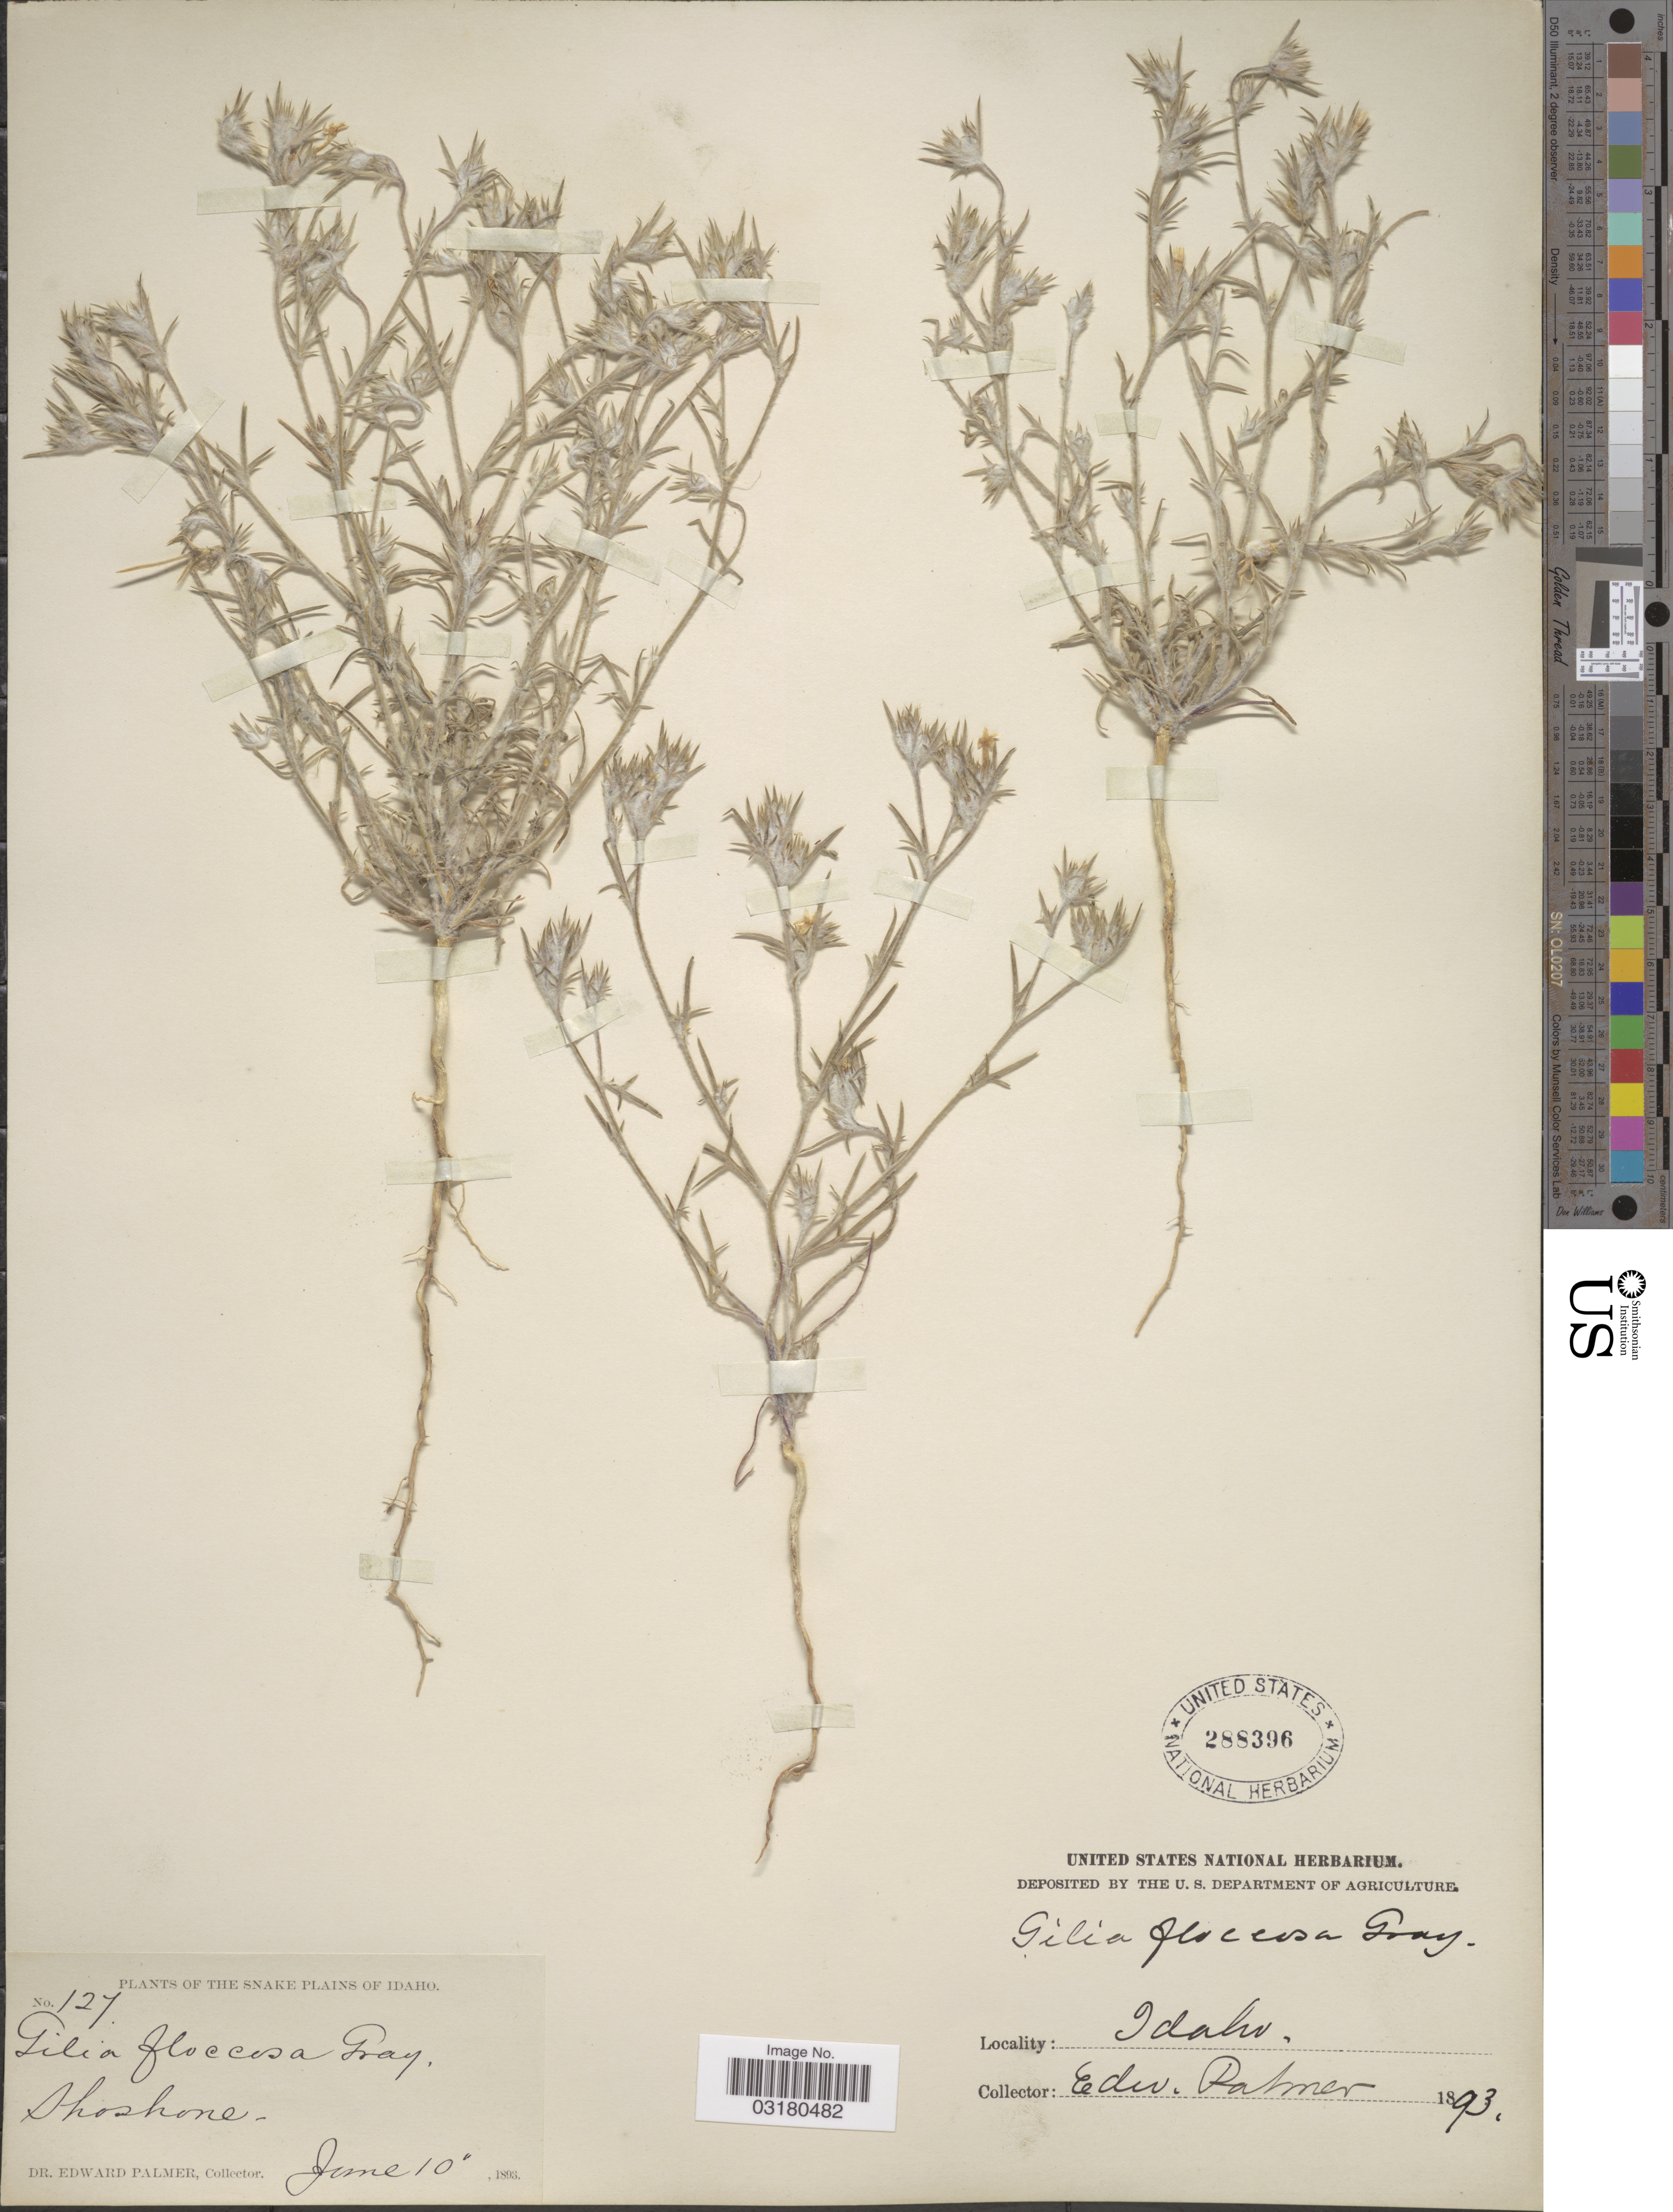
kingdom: Plantae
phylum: Tracheophyta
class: Magnoliopsida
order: Ericales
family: Polemoniaceae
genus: Eriastrum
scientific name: Eriastrum wilcoxii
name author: (A. Nelson) H. Mason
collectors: E. Palmer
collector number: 127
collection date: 1893-06-10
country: United States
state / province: Idaho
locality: The Snake Plains of Idaho. Shoshone.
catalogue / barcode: US 288396